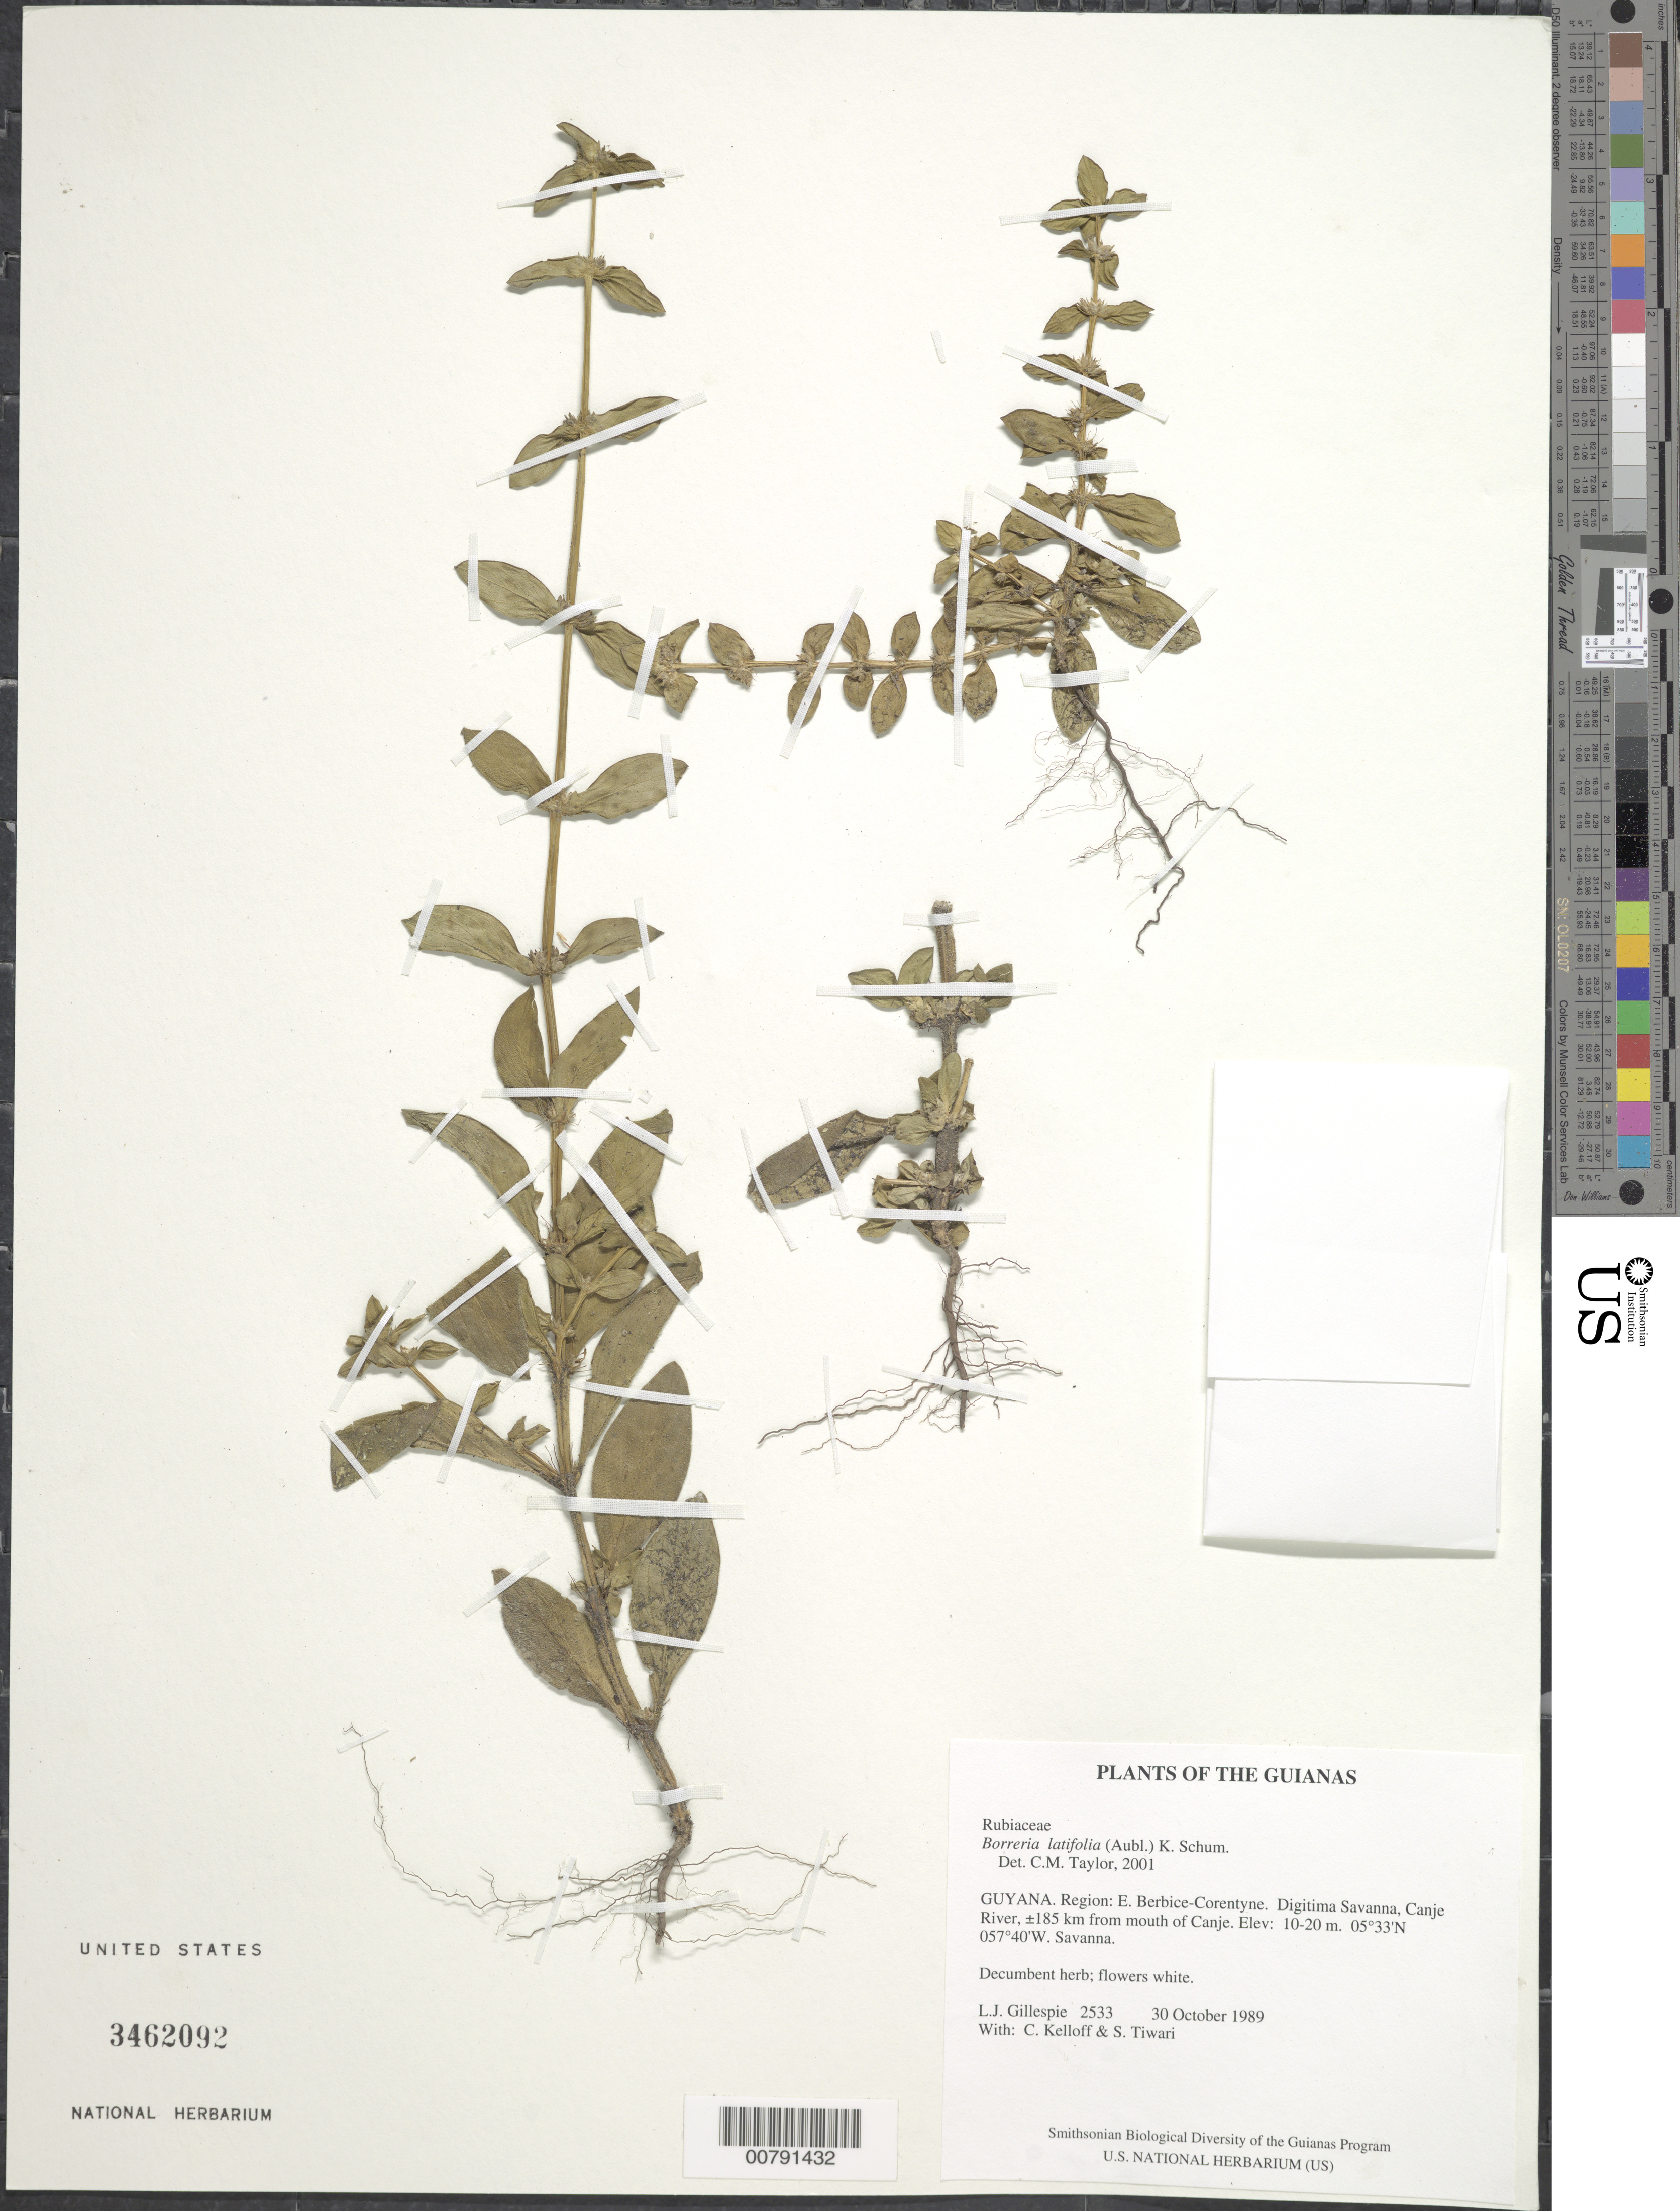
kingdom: Plantae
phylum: Tracheophyta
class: Magnoliopsida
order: Gentianales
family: Rubiaceae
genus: Borreria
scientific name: Borreria latifolia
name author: (Aubl.) K. Schum.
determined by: Taylor, Charlotte M.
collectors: L. J. Gillespie, C. L. Kelloff & S. Tiwari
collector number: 2533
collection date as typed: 30 October 1989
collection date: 1989-10-30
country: Guyana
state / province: E. Berbice-Corentyne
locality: Digitima Savanna, Canje River, ±185 km from mouth of Canje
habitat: Savanna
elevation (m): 10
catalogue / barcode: US 3462092